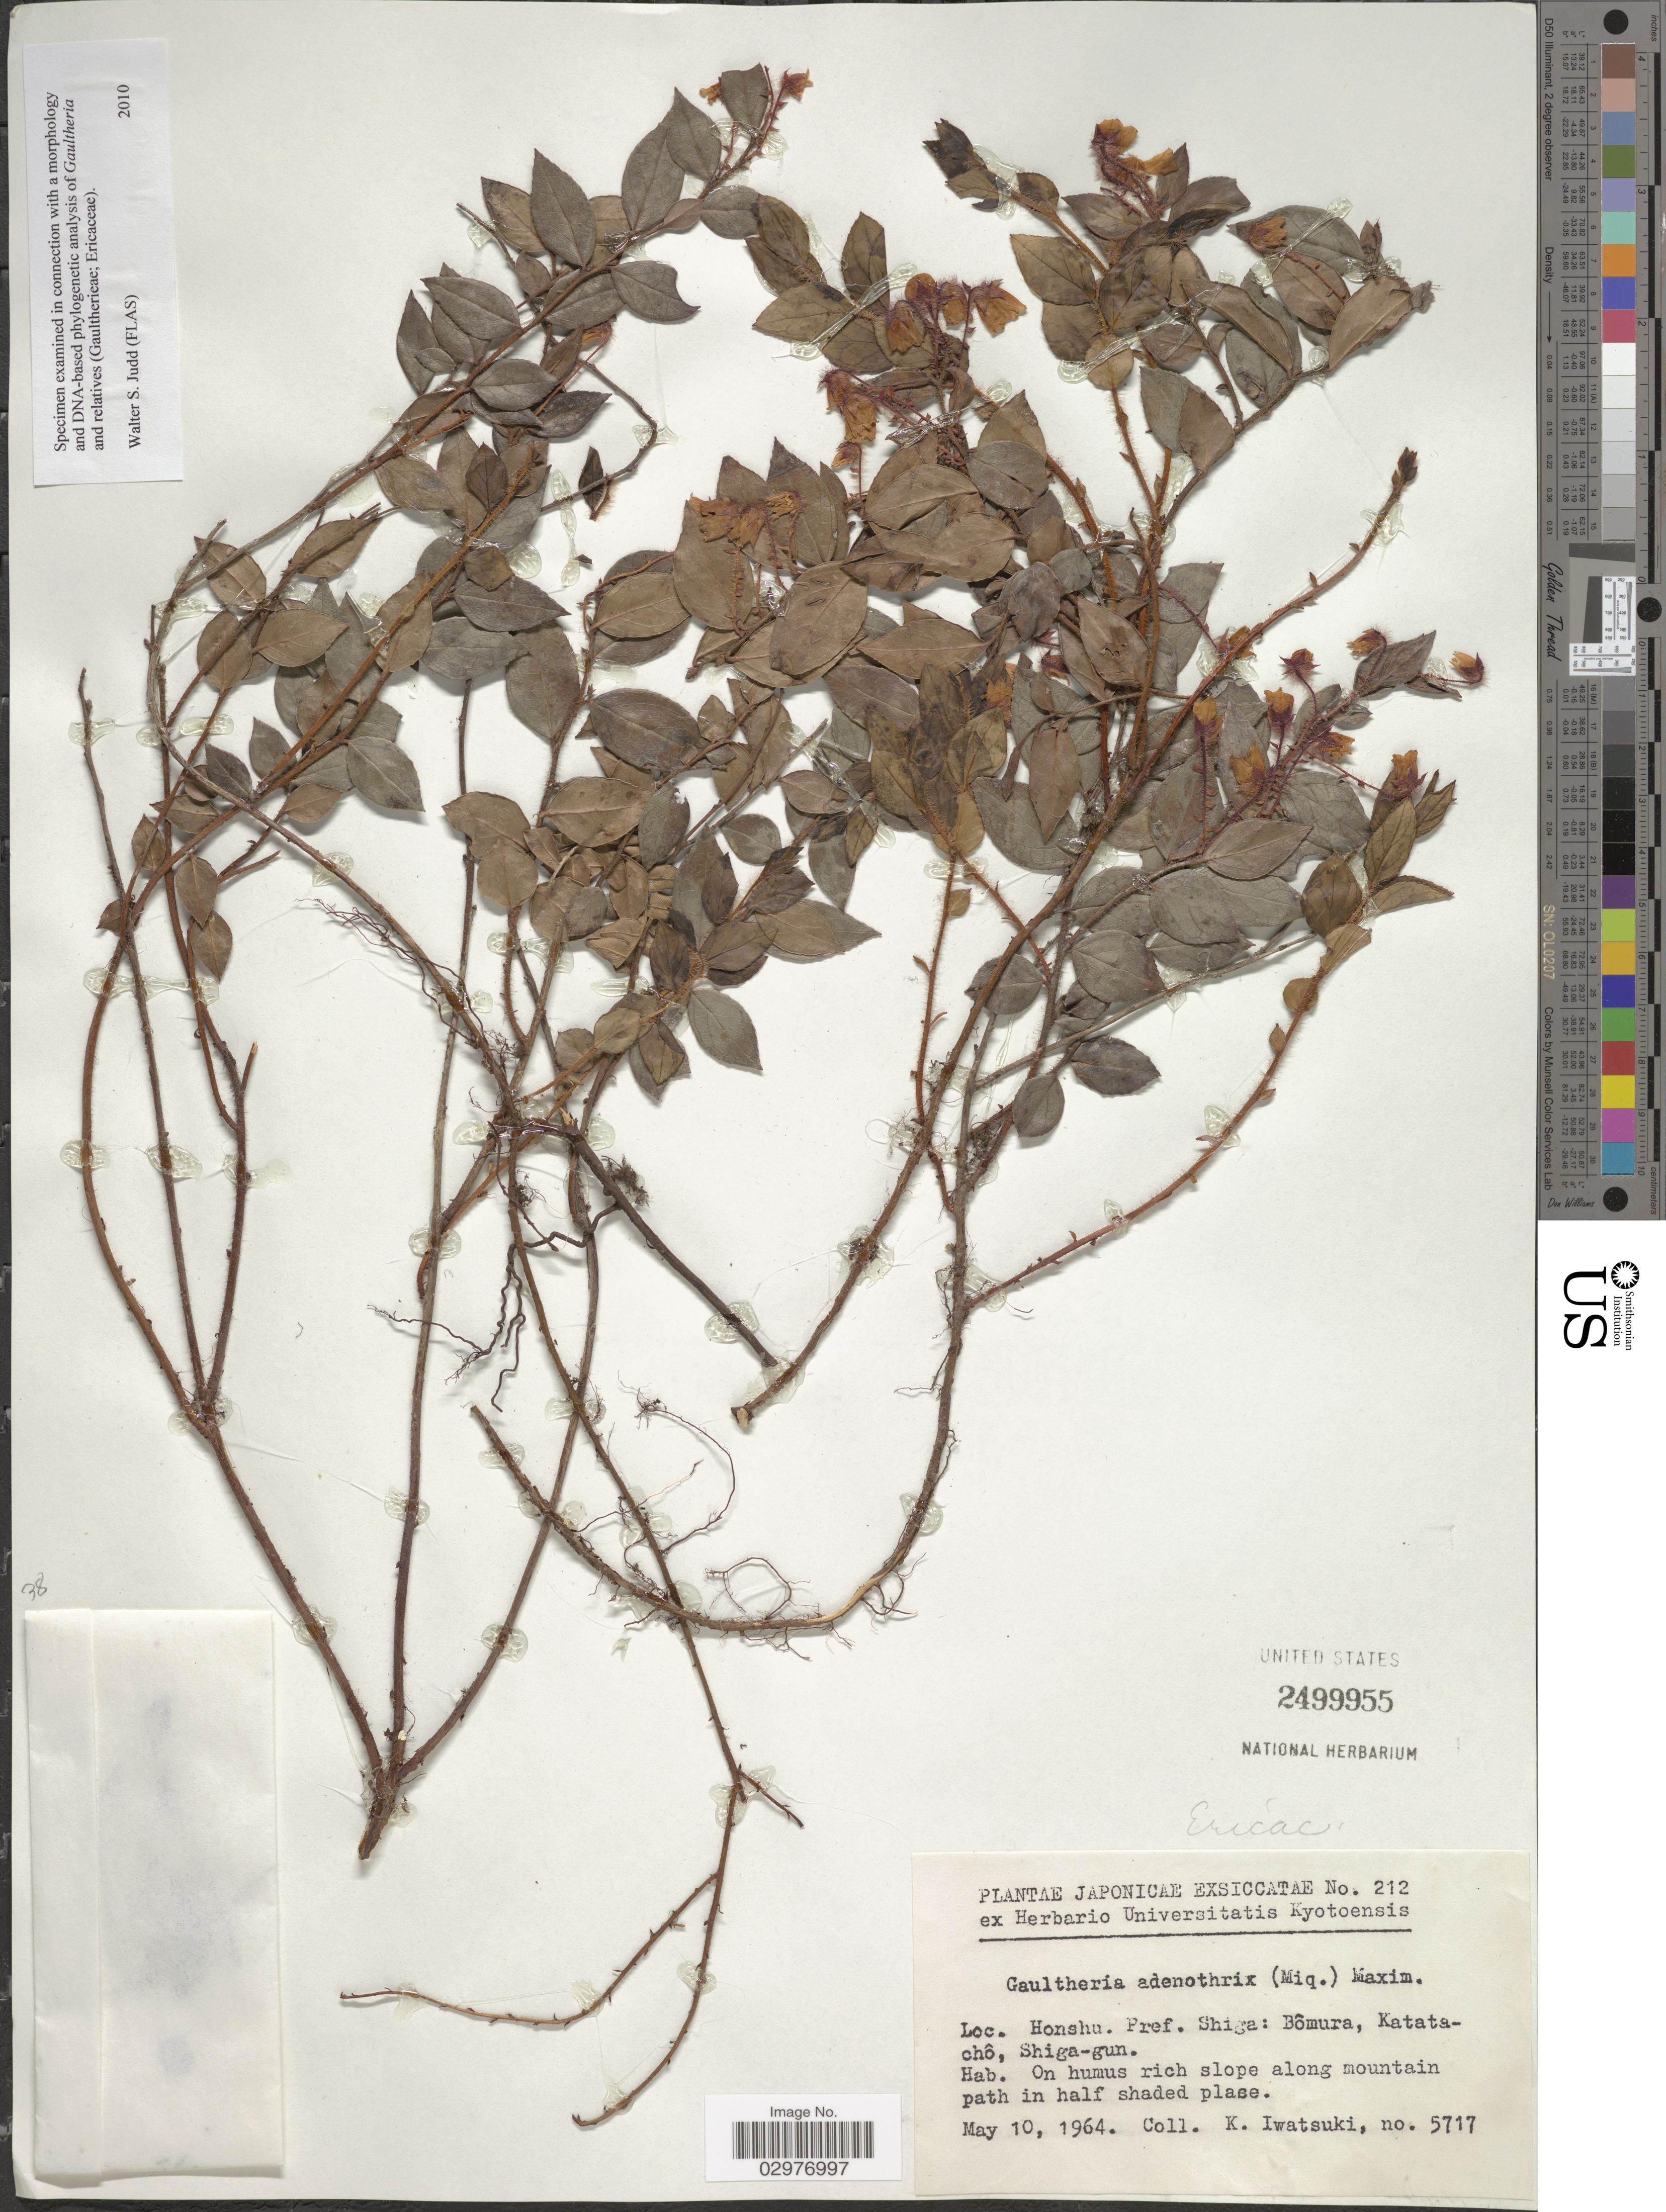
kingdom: Plantae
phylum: Tracheophyta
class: Magnoliopsida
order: Ericales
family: Ericaceae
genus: Gaultheria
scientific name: Gaultheria adenothrix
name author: (Miq.) Maxim.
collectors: K. Iwatsuki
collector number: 5717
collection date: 1964-05-10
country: Japan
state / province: Siga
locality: Honshu. Pref. Shiga: Bômura, Katatachô, Shiga-gun.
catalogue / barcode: US 2499955